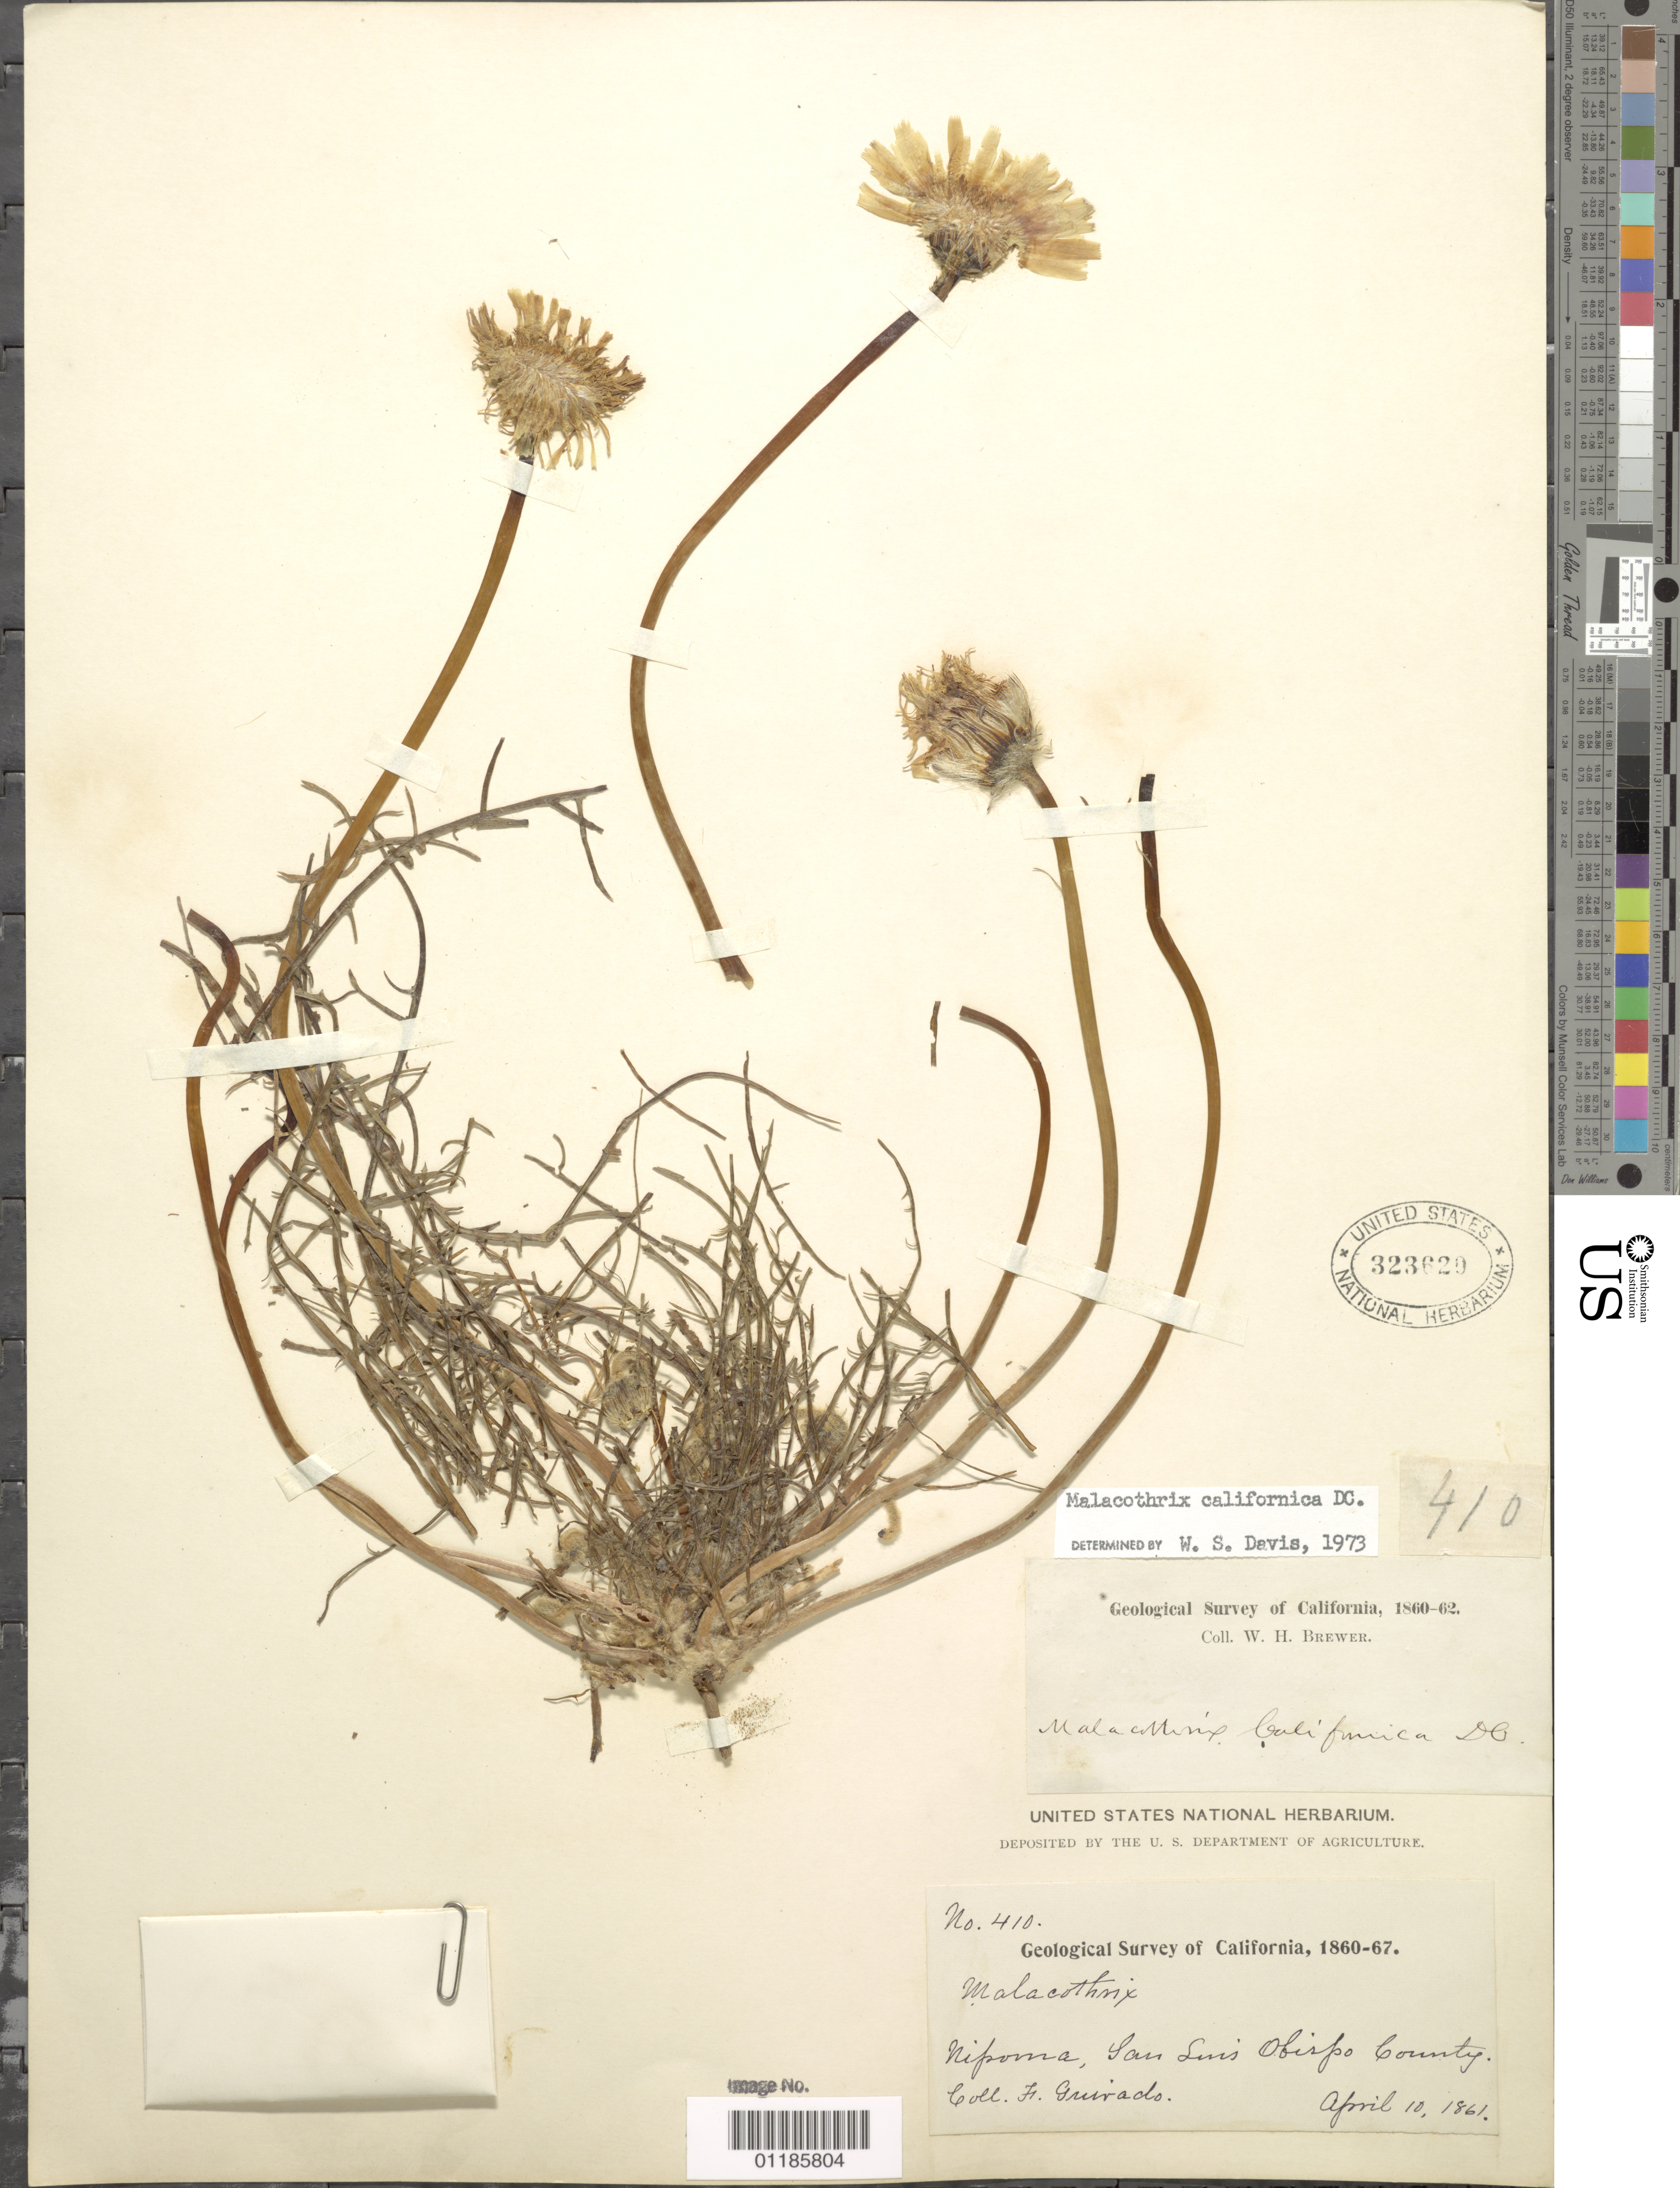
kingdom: Plantae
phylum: Tracheophyta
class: Magnoliopsida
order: Asterales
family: Asteraceae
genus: Malacothrix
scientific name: Malacothrix californica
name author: DC.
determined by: Davis, W. S.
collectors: F. Guirado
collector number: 410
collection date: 1861-04-10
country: United States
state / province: California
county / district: San Luis Obispo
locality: Nipoma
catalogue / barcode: US 323620